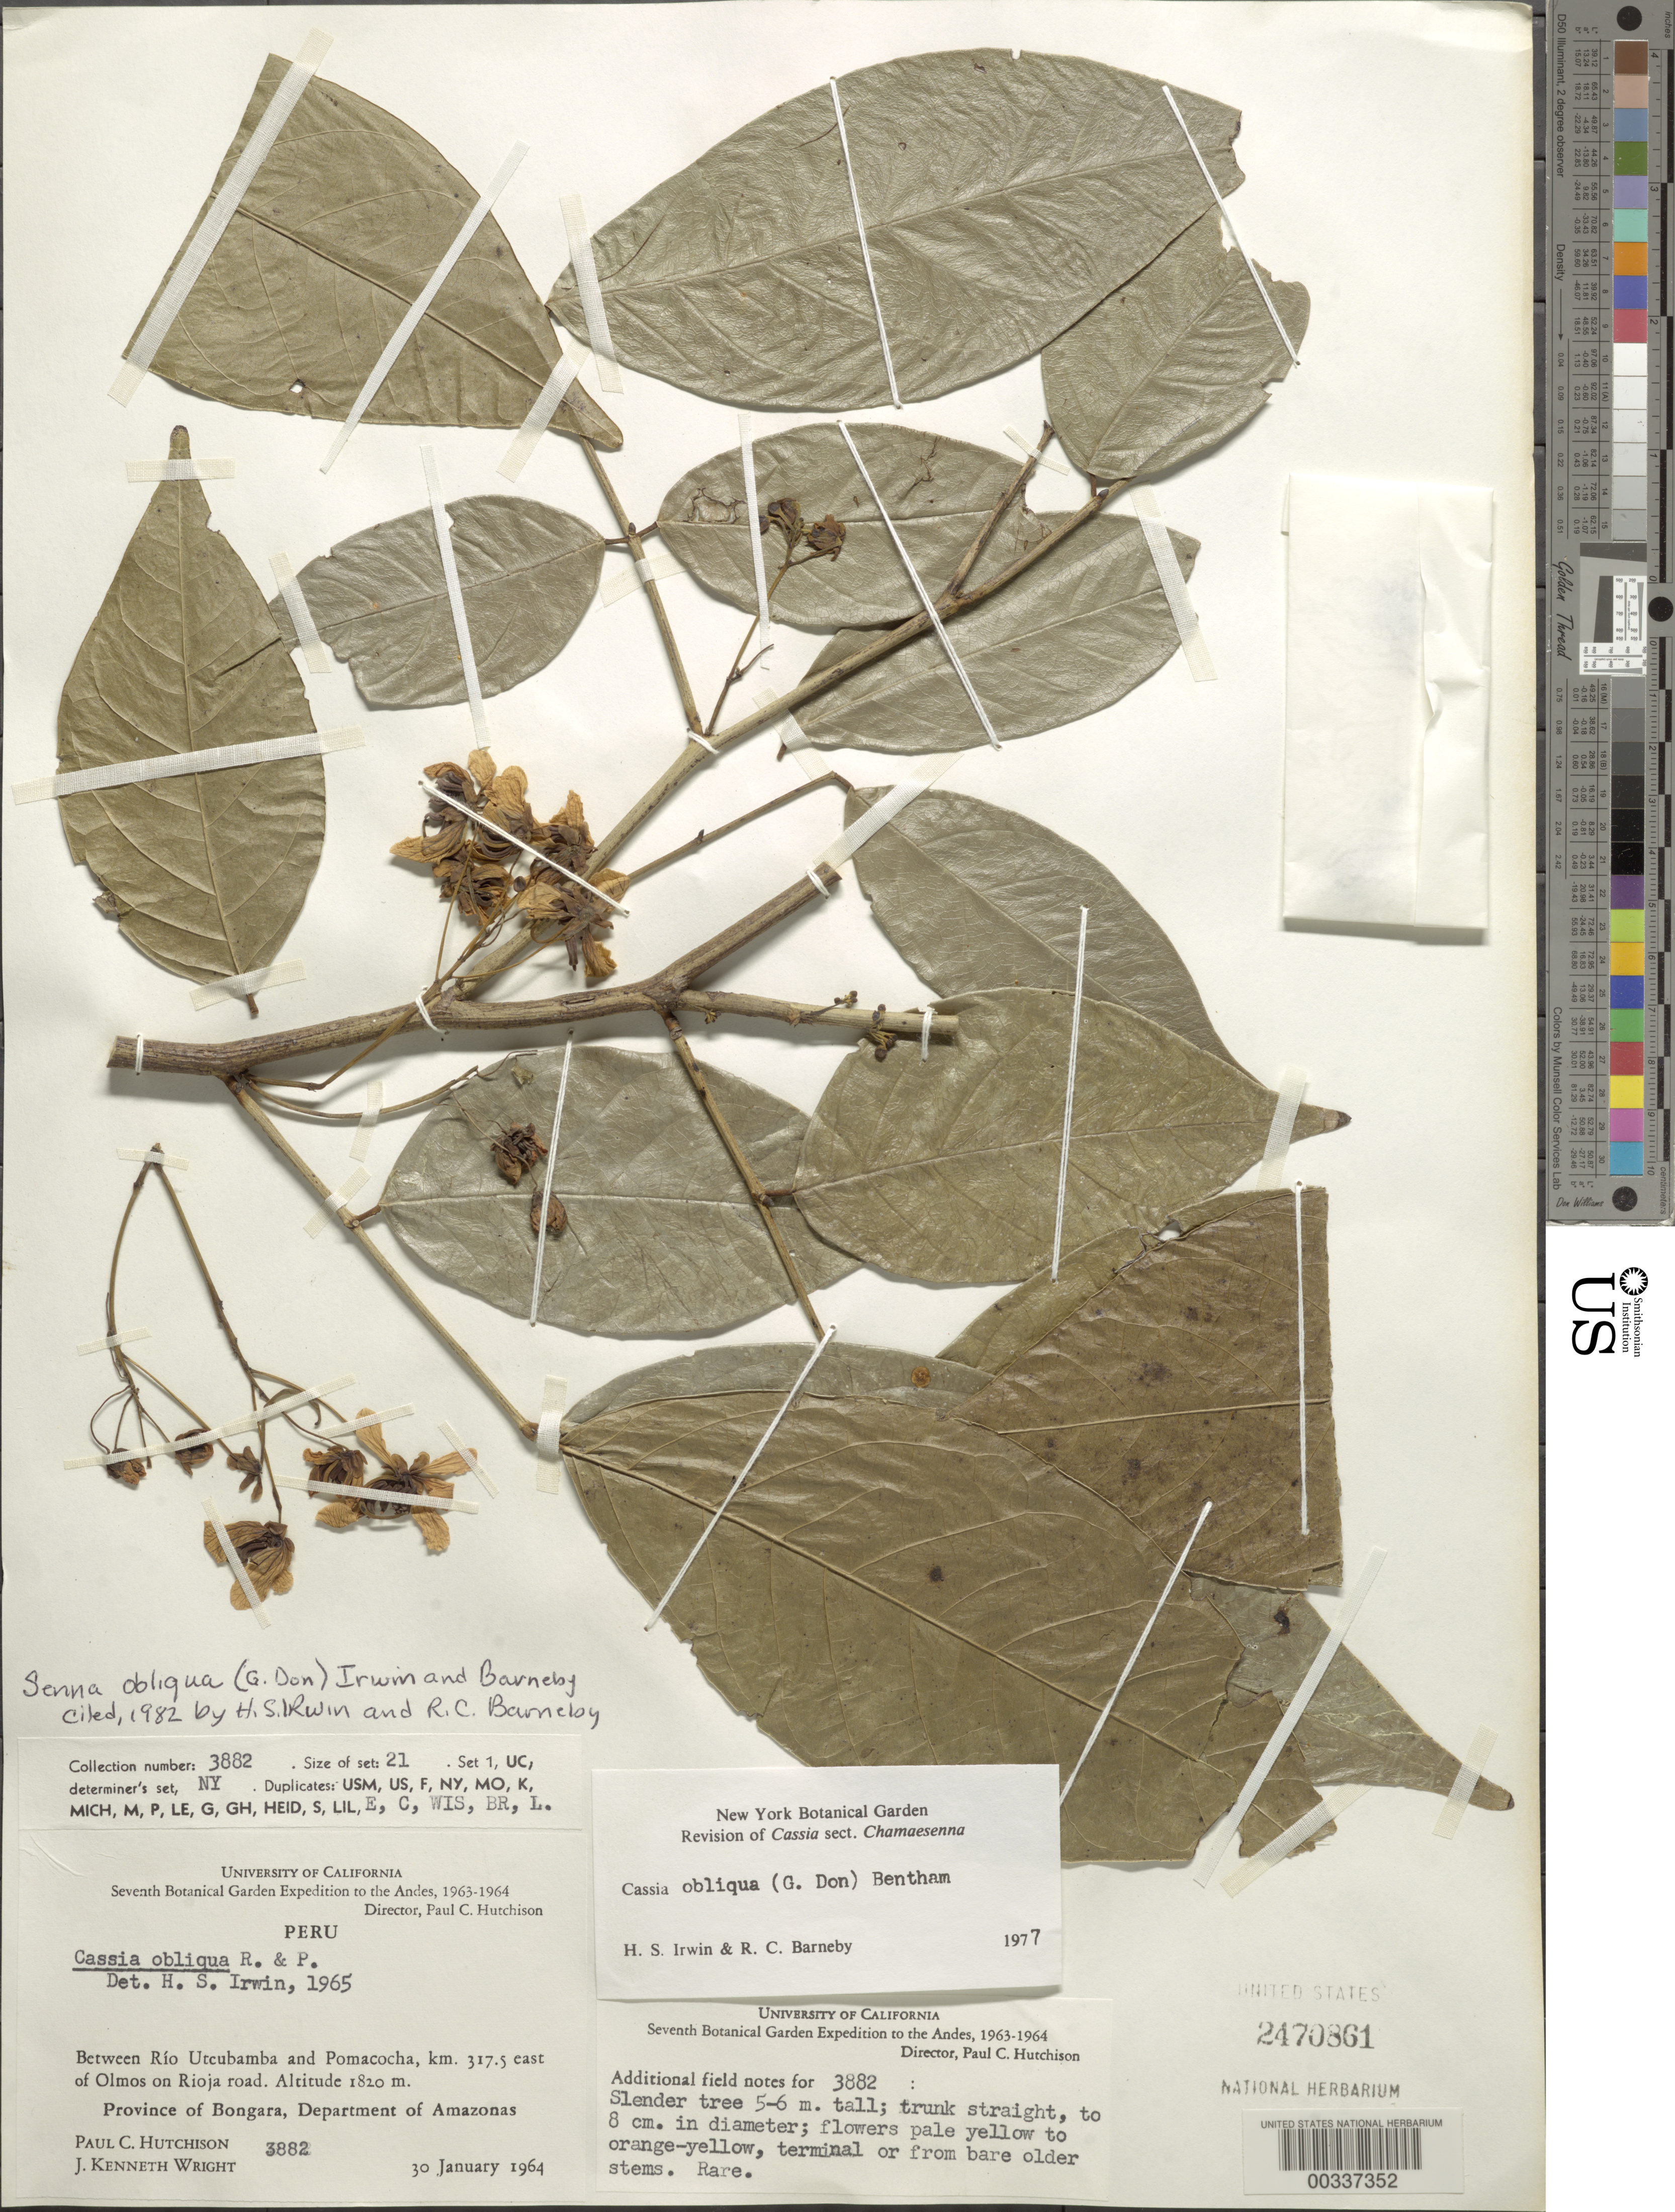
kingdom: Plantae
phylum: Tracheophyta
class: Magnoliopsida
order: Fabales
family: Fabaceae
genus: Senna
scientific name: Senna obliqua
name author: (G. Don) H.S. Irwin & Barneby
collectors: P. C. Hutchison & J. K. Wright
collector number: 3882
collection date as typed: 30 Jan 1964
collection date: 1964-01-30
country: Peru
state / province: Amazonas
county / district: Bongará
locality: between Río Utcubamba and Pomacocha, km 317.5 E of Olmos on Rioja Road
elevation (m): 1820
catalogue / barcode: US 2470861